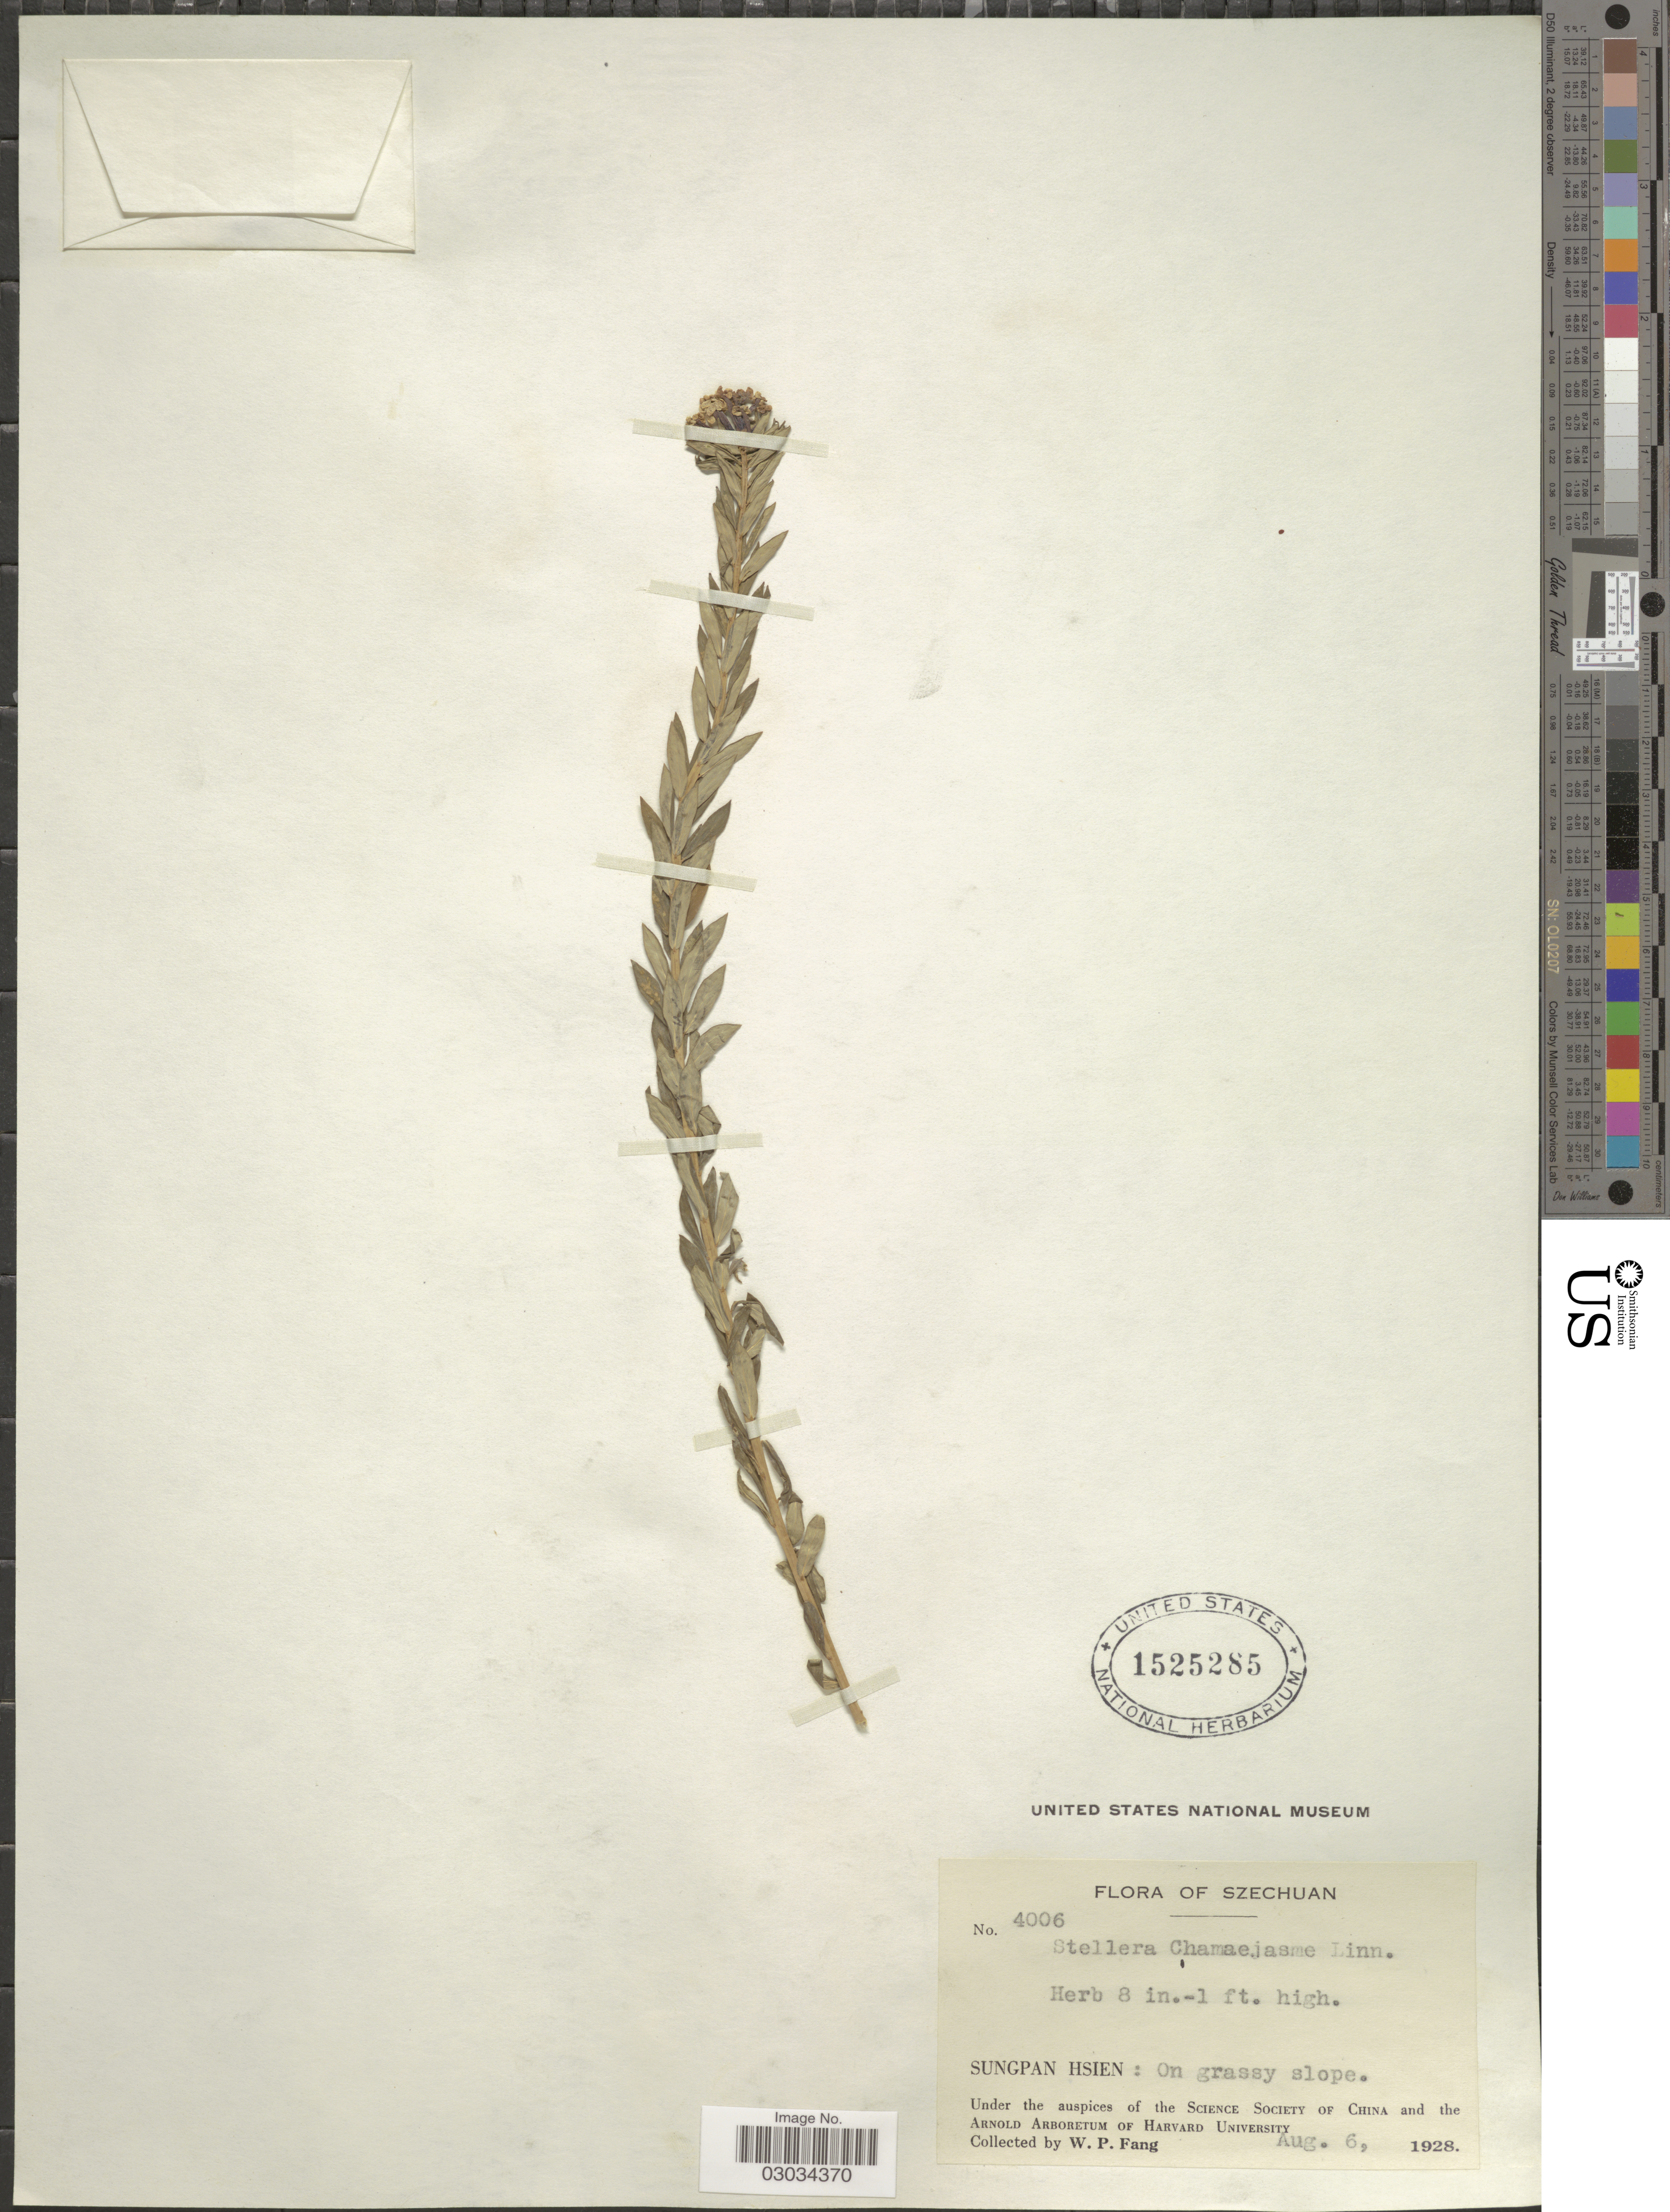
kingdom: Plantae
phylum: Tracheophyta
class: Magnoliopsida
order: Malvales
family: Thymelaeaceae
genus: Stellera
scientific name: Stellera chamaejasme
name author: L.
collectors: W. P. Fang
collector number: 4006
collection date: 1928-08-06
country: China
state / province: Sichuan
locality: Szechuan. Sungpan Hsien: on grassy slope.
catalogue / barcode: US 1525285